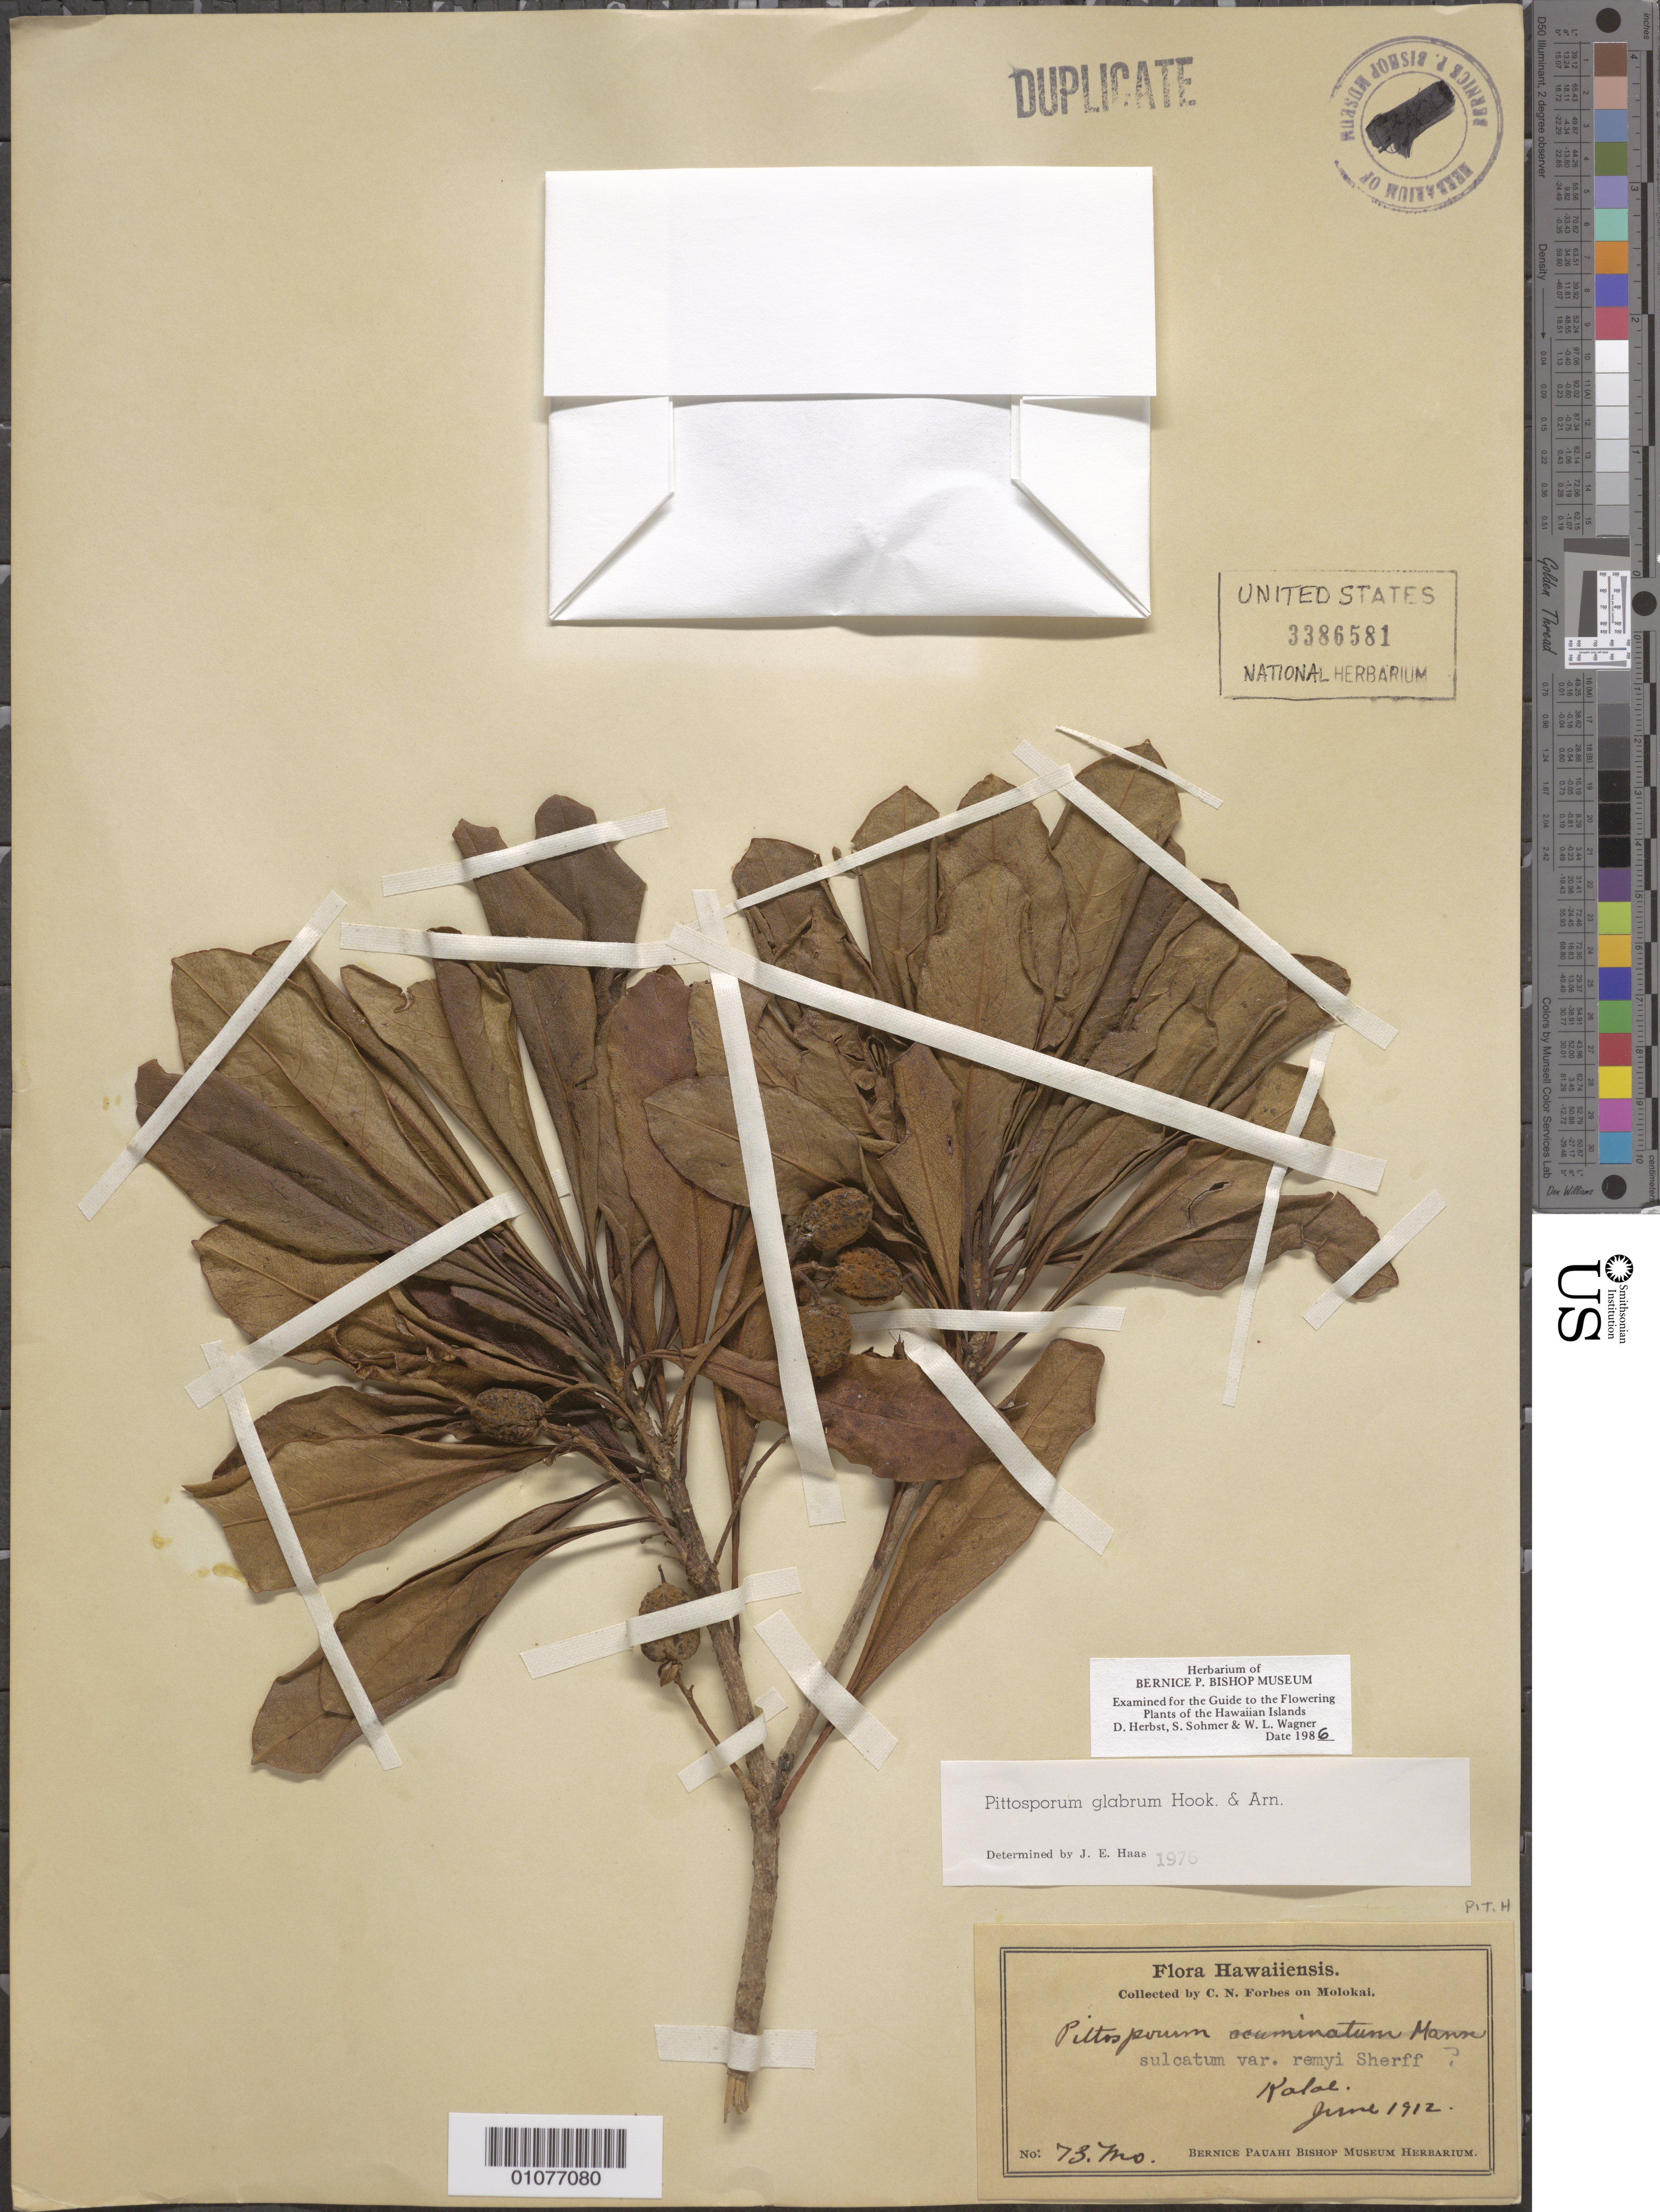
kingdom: Plantae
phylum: Tracheophyta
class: Magnoliopsida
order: Apiales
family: Pittosporaceae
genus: Pittosporum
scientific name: Pittosporum glabrum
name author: Hook. & Arn.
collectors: C. N. Forbes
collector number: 73.Mo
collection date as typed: Jun 1912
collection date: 1912-06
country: United States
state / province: Hawaii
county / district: Maui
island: Moloka'i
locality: Kalae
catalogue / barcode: US 3386581